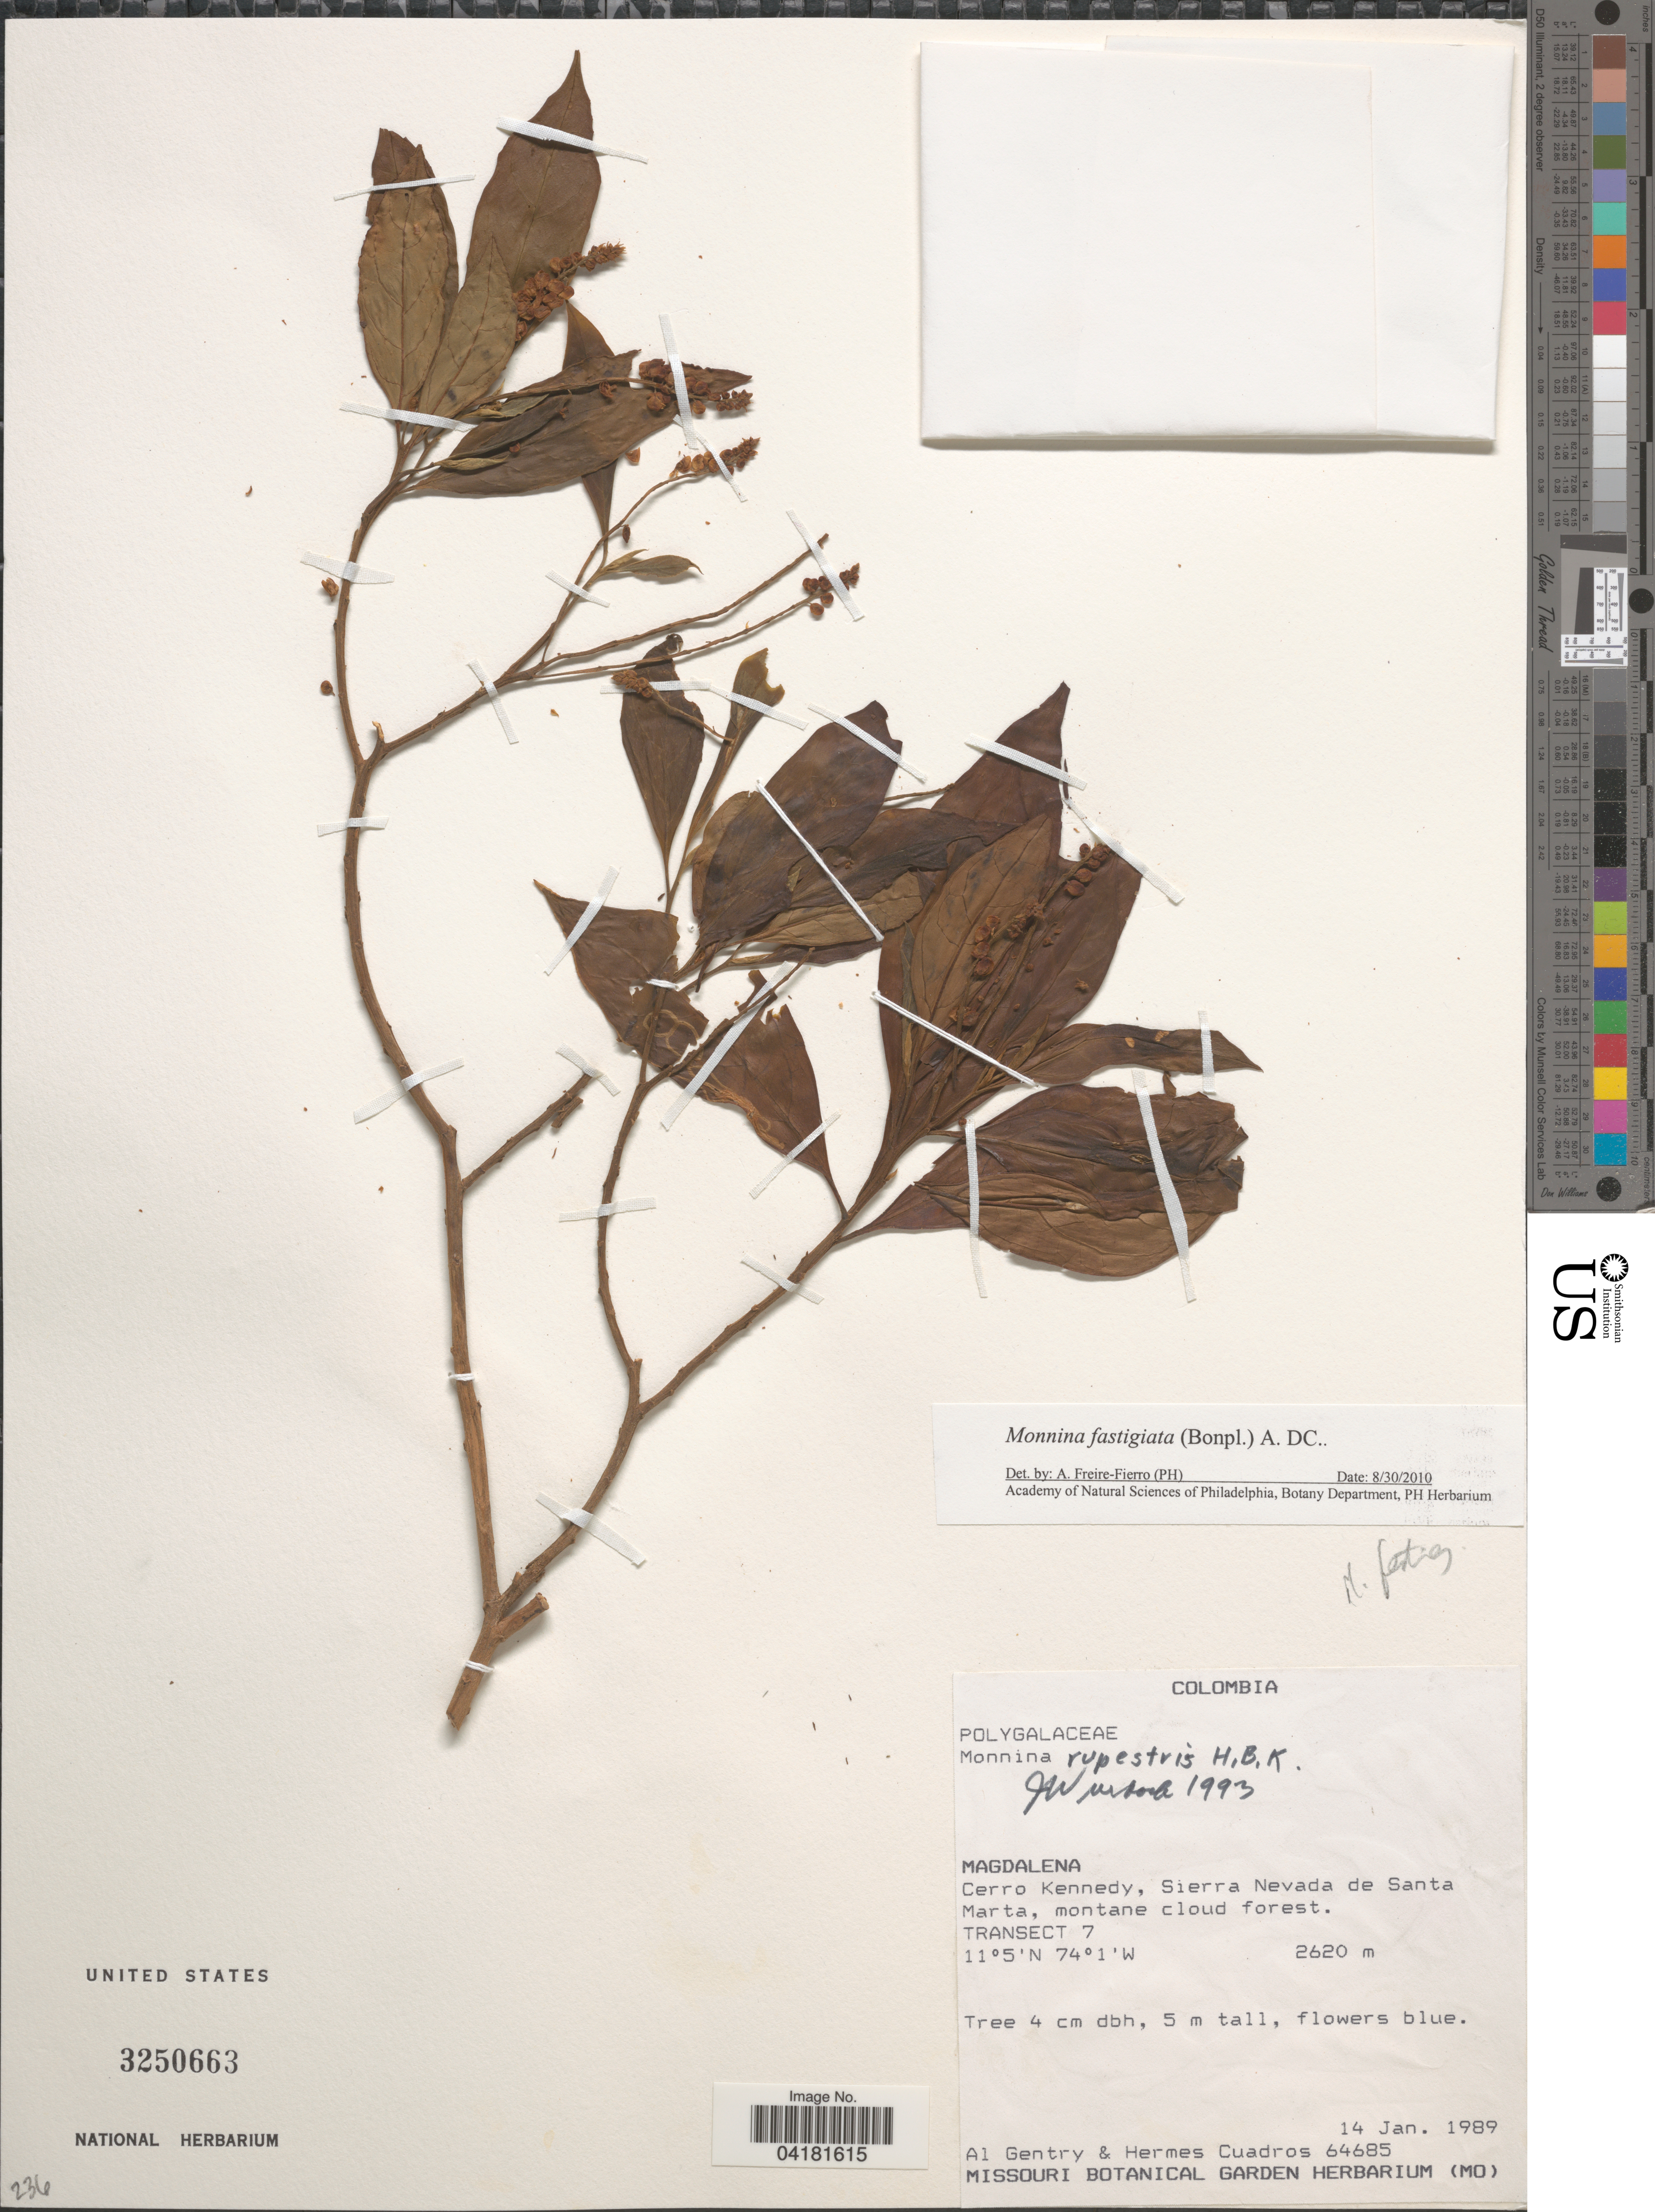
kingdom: Plantae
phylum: Tracheophyta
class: Magnoliopsida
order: Fabales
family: Polygalaceae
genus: Monnina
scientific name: Monnina fastigiata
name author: (Bonpl.) DC.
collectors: A. H. Gentry & H. Cuadros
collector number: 64685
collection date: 1989-01-14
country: Colombia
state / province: Magdalena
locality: Cerro Kennedy, Sierra Nevada de Santa Marta, montane cloud forest. Transect 7.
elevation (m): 2620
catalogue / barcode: US 3250663